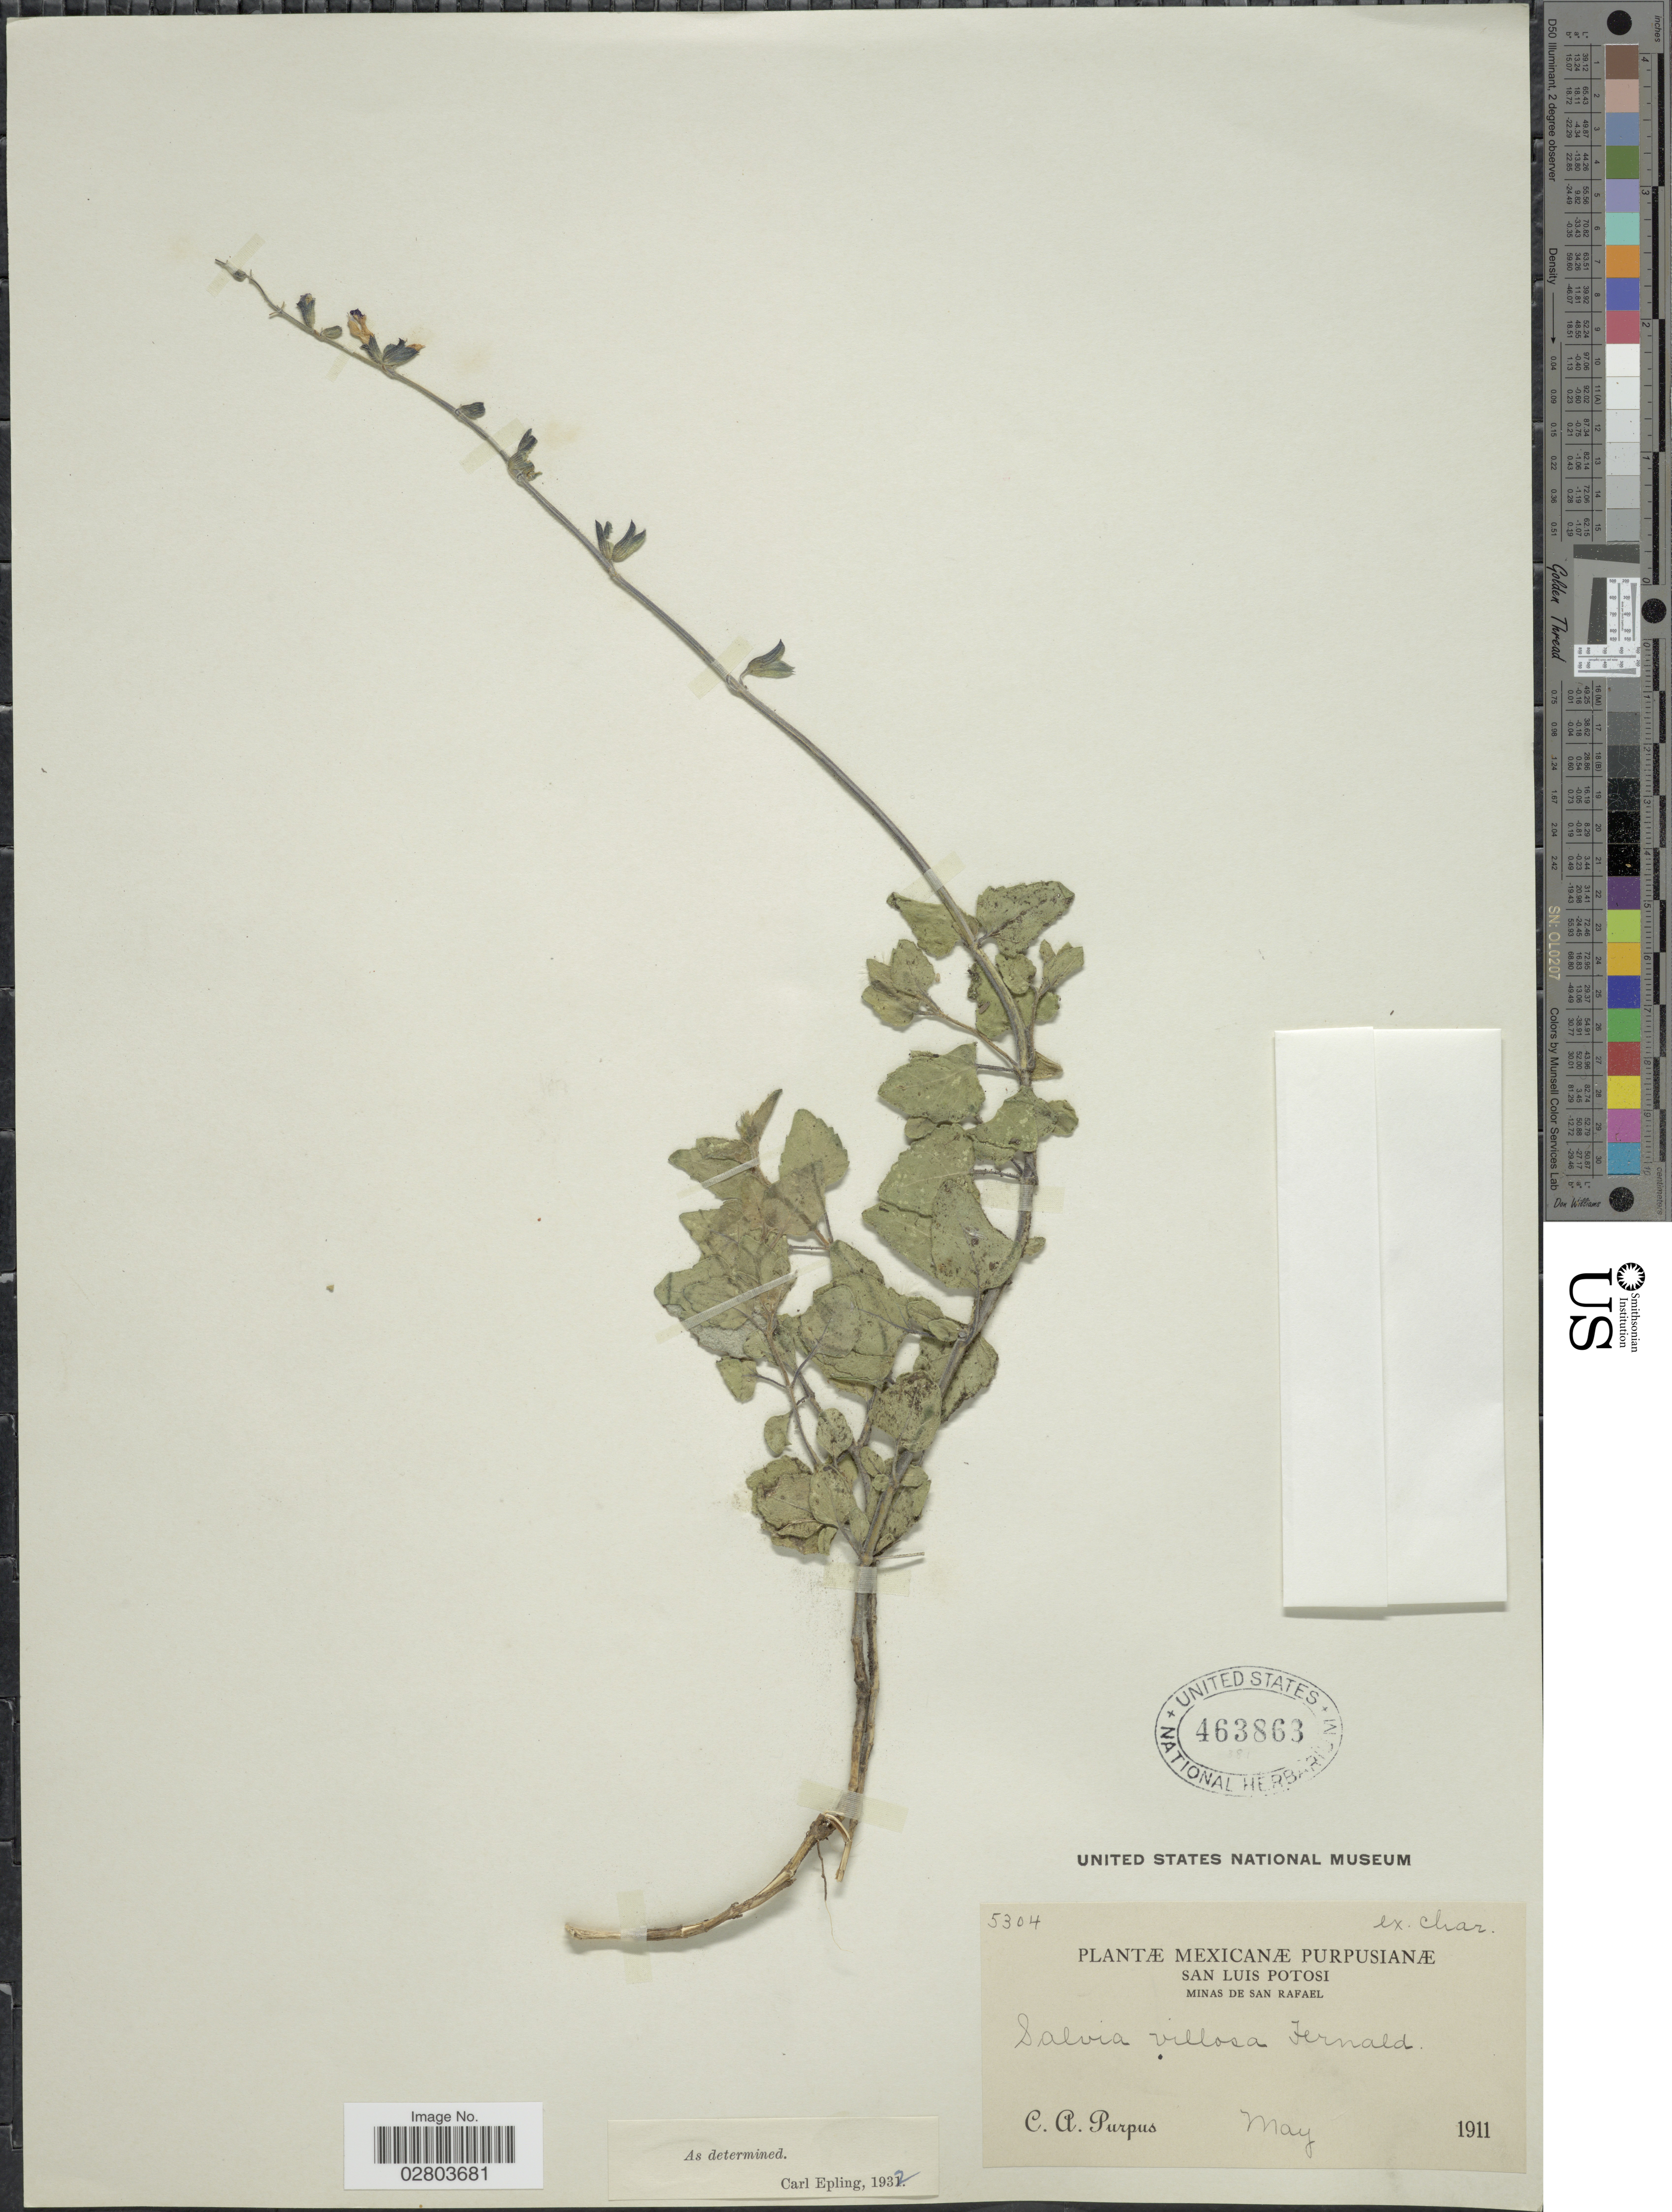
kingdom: Plantae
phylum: Tracheophyta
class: Magnoliopsida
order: Lamiales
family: Lamiaceae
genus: Salvia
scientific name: Salvia villosa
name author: Fernald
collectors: C. A. Purpus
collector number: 5304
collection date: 1911-05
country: Mexico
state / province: San Luis Potosí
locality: Minas de San Rafael.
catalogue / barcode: US 463863